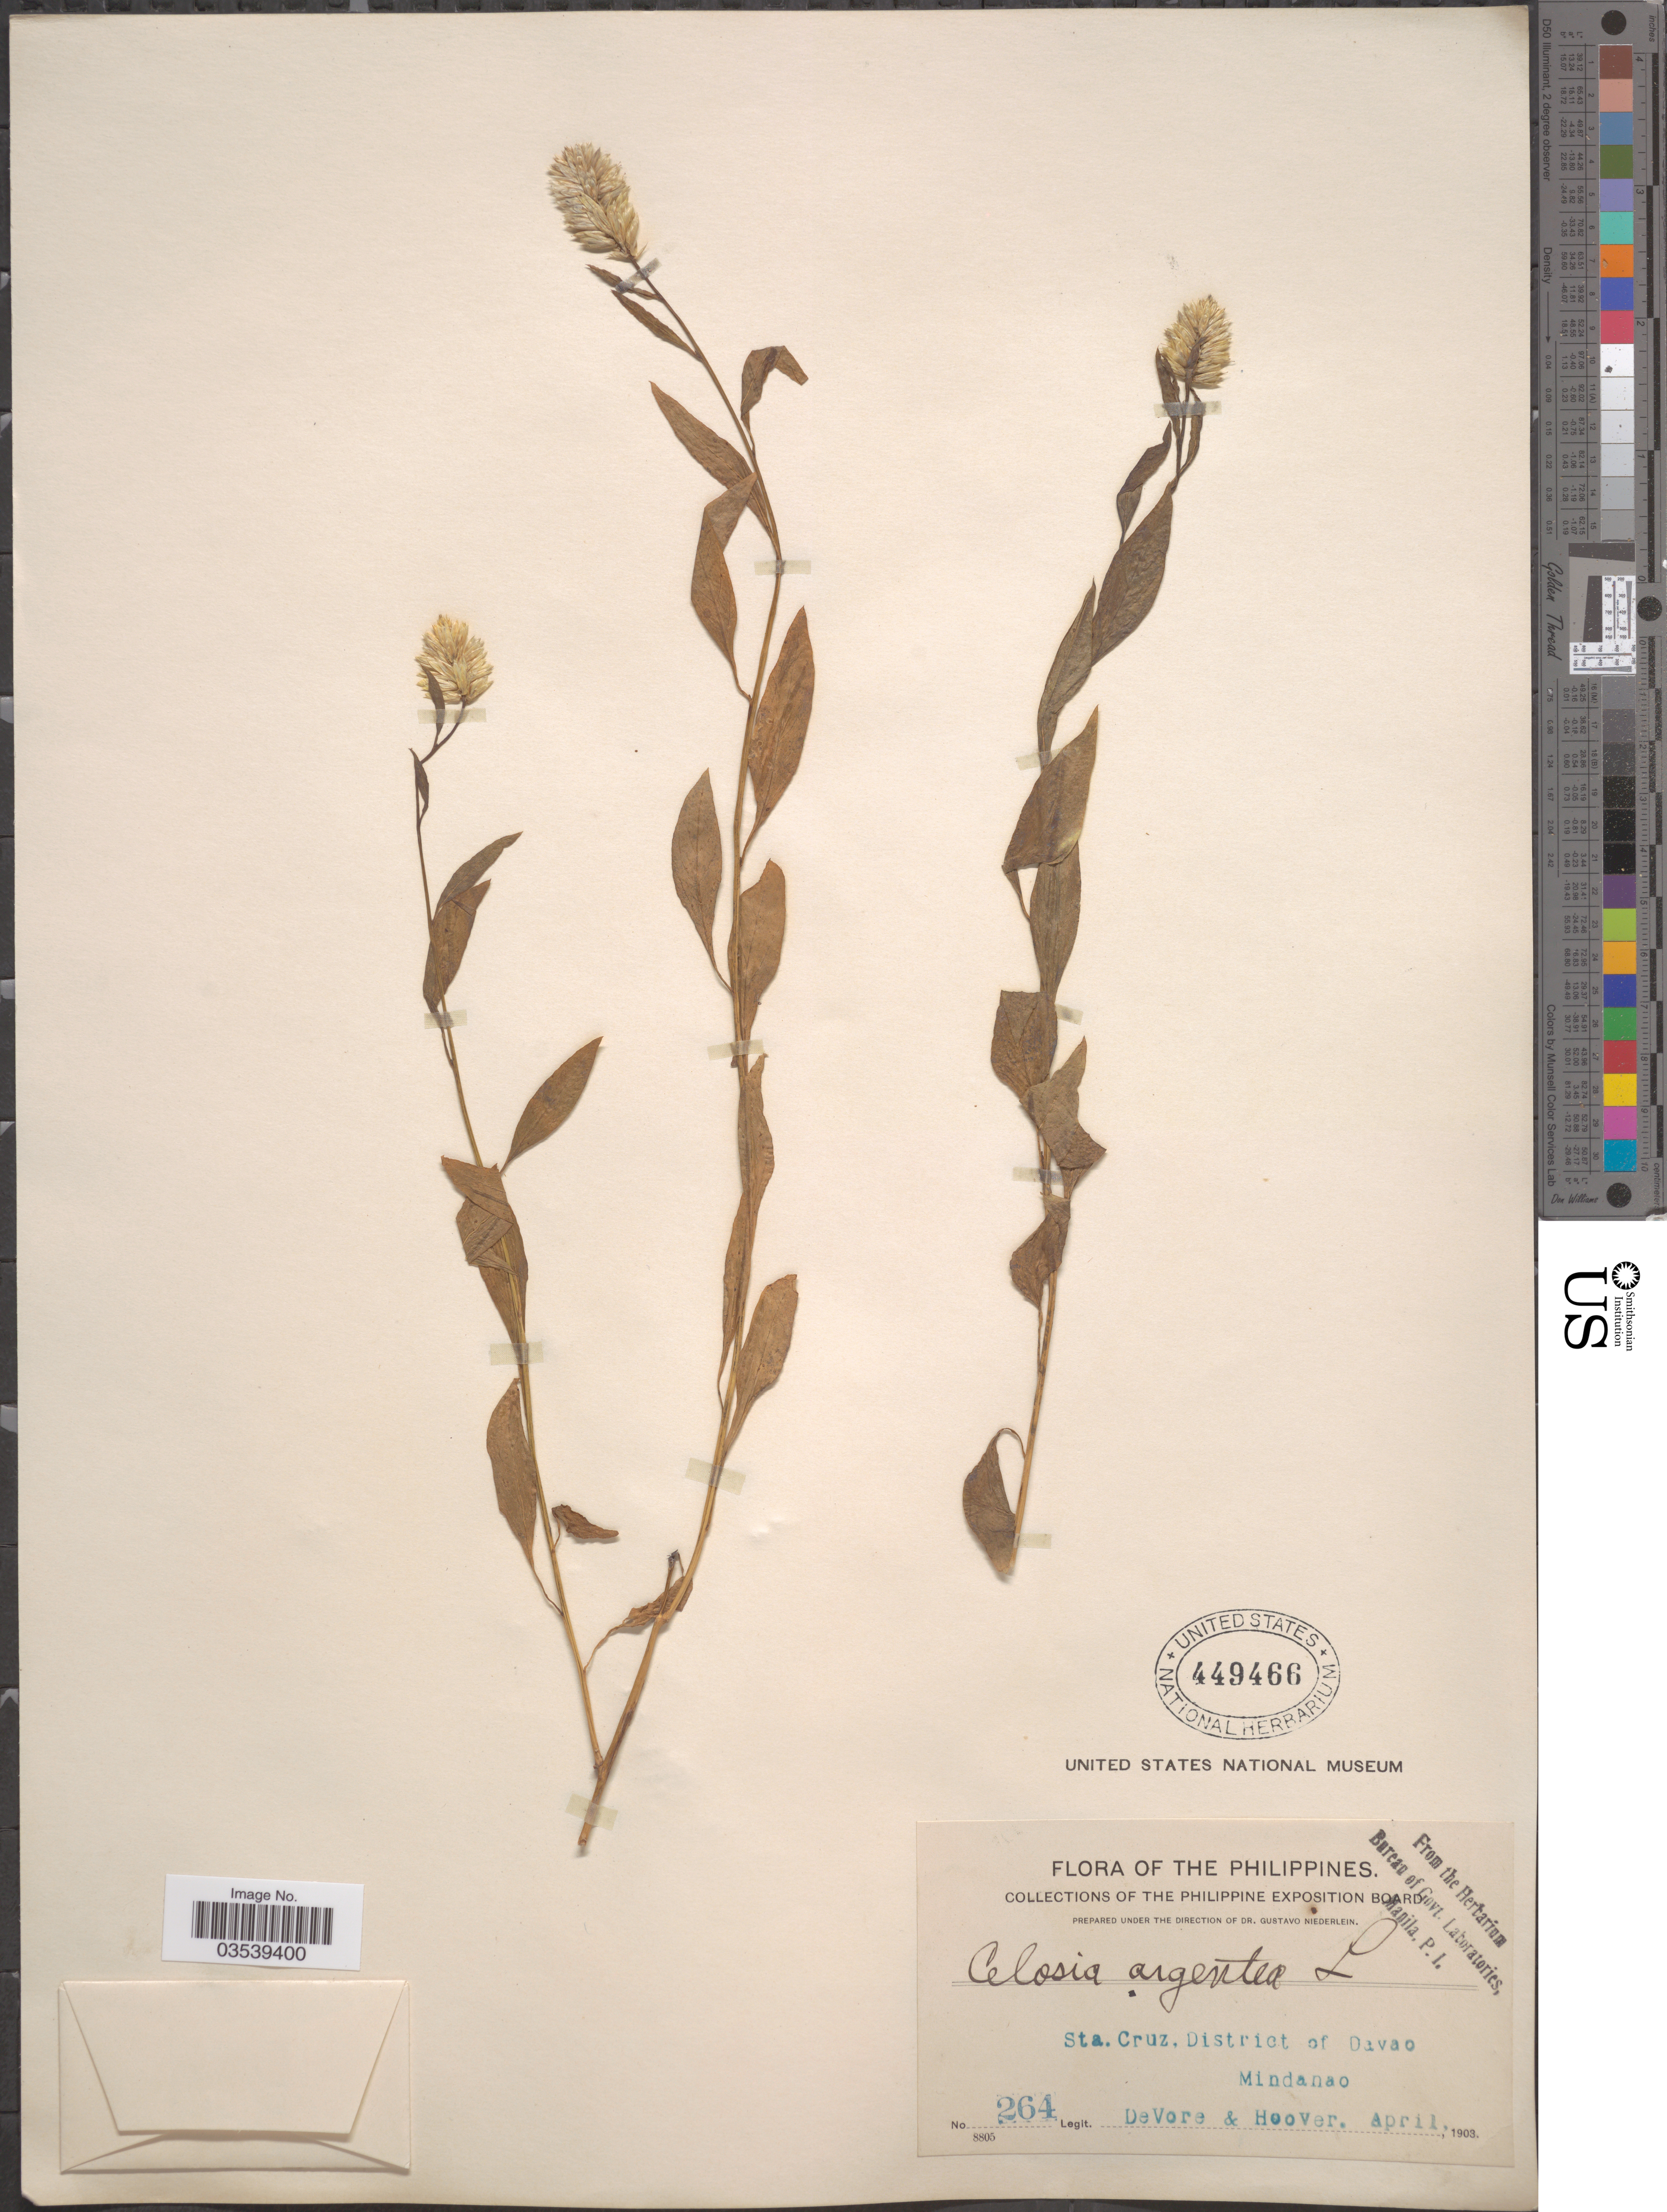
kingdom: Plantae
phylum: Tracheophyta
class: Magnoliopsida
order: Caryophyllales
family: Amaranthaceae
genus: Celosia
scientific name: Celosia argentea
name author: L.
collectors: B. F. DeVore & -- Hoover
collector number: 264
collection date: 1903-04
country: Philippines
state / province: Davao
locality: Sta. Cruz, District of Davao, Mindanao.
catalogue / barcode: US 449466